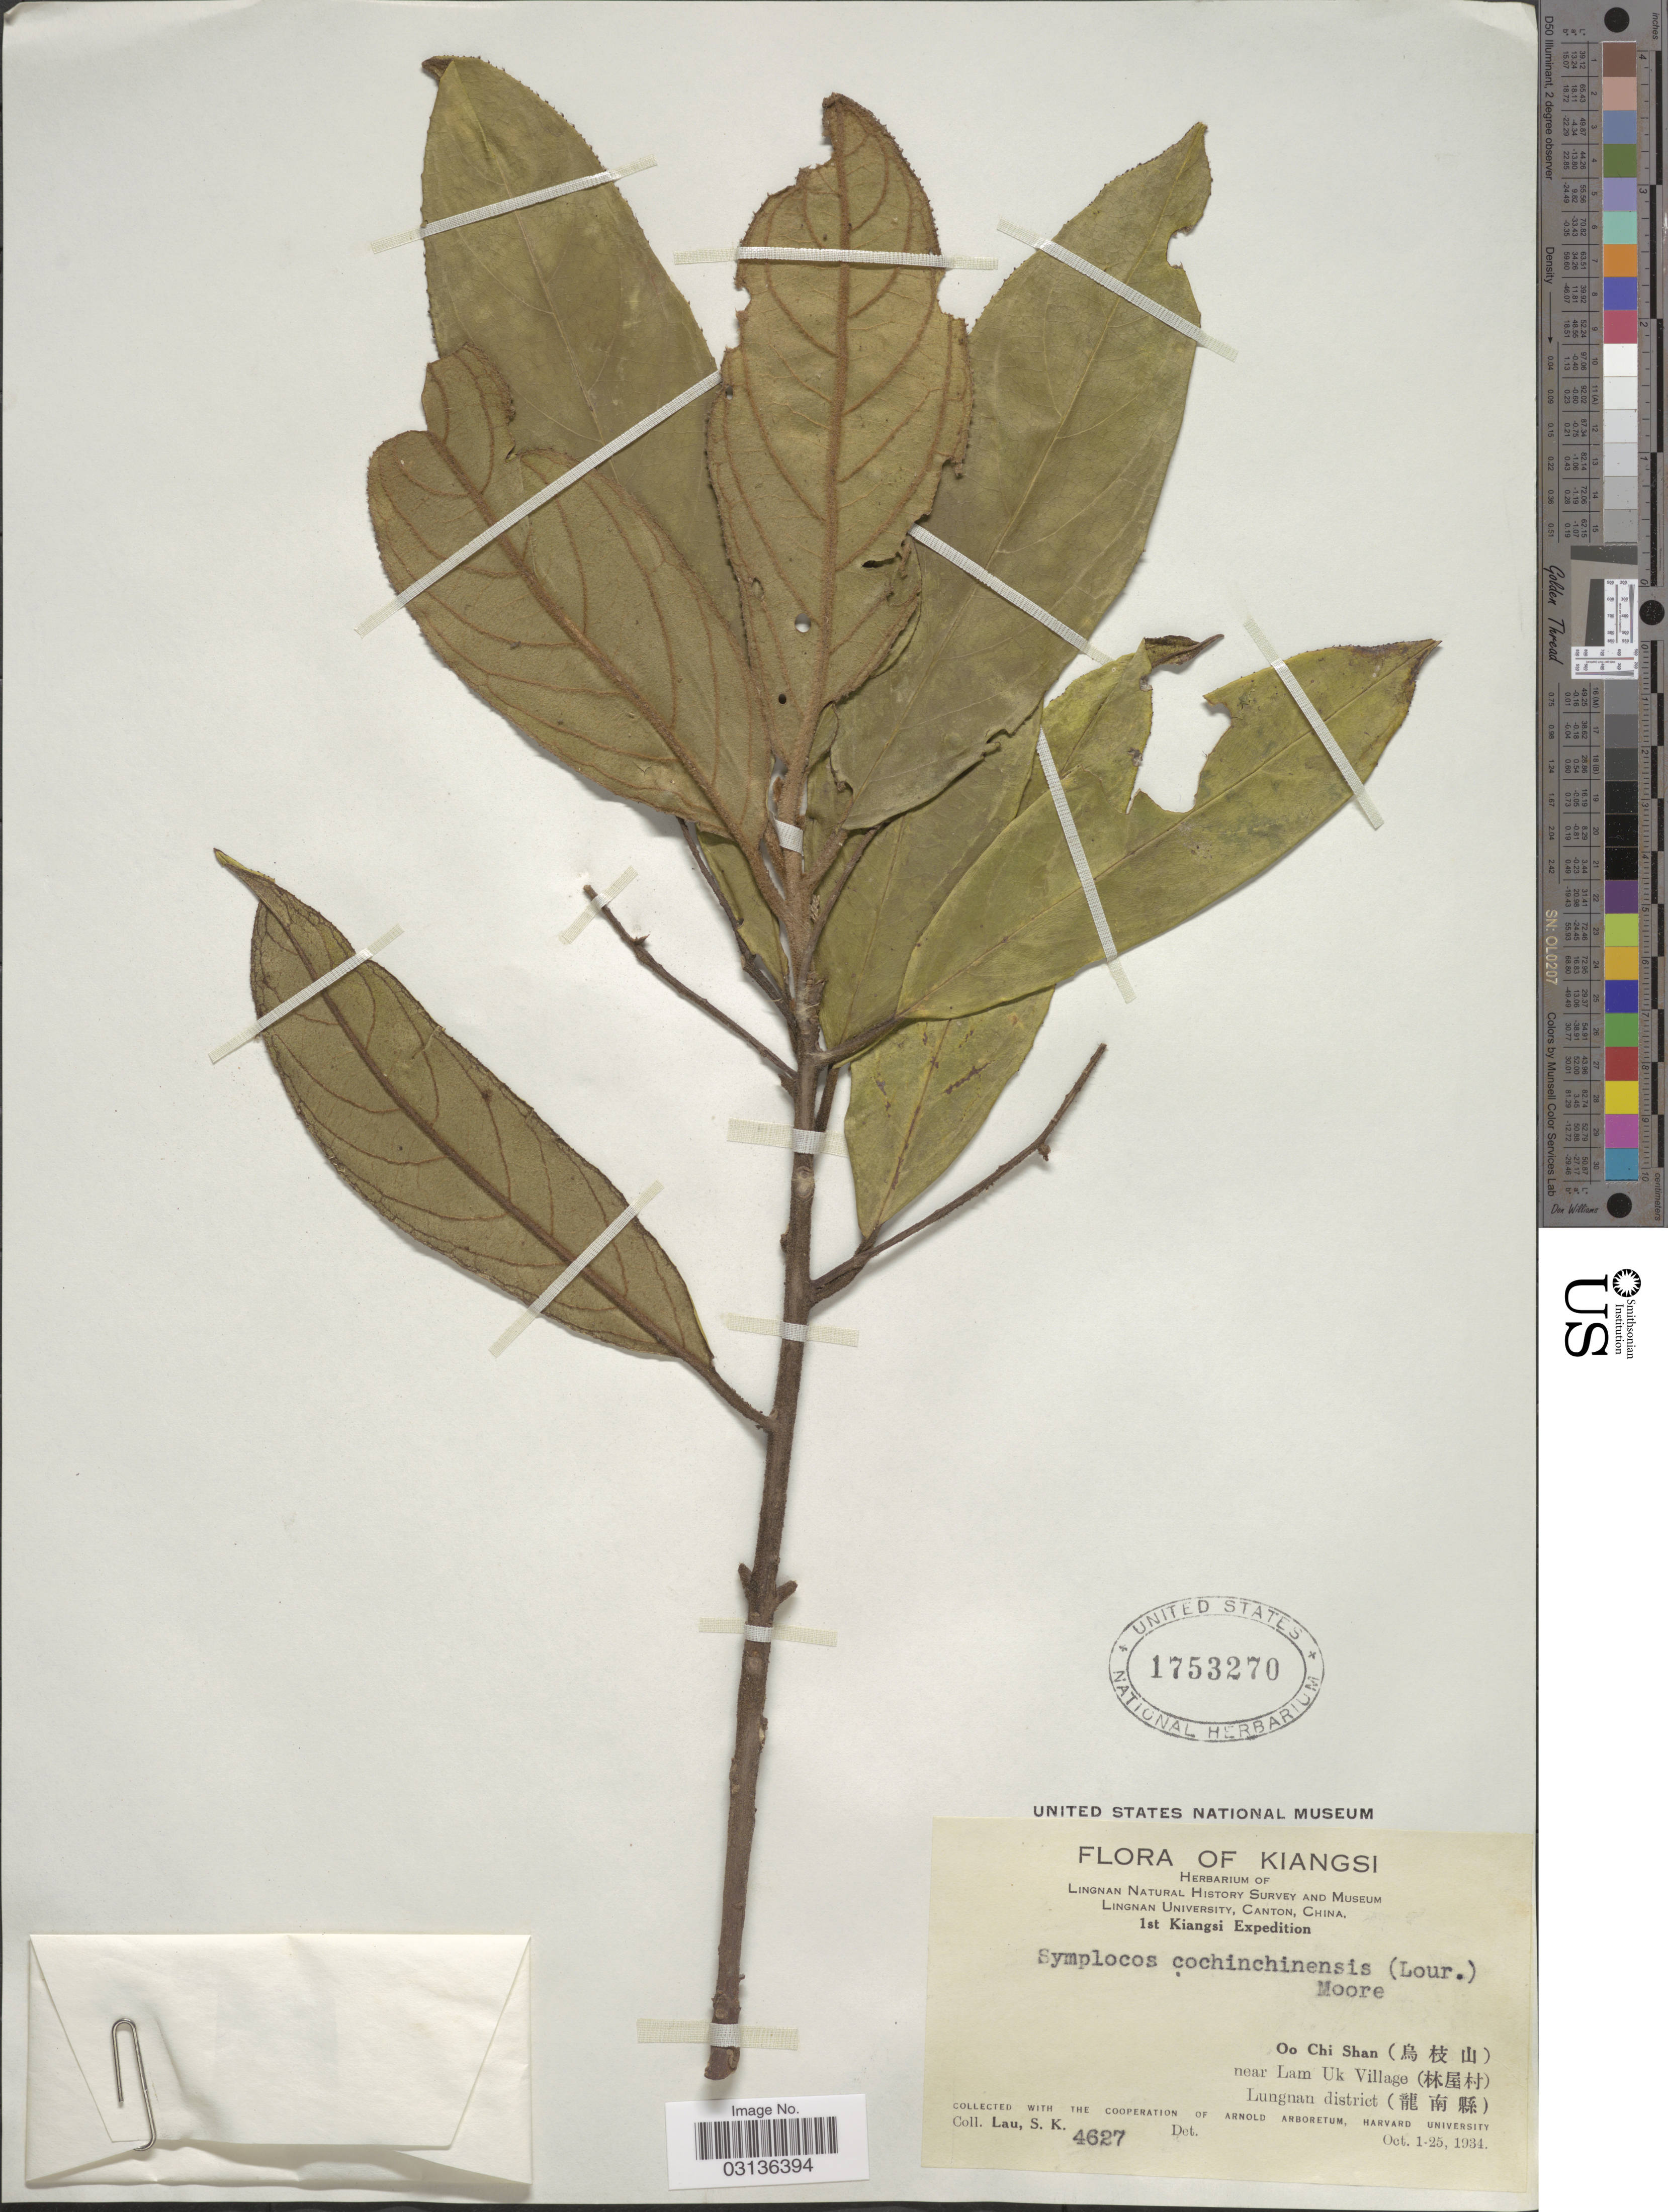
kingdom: Plantae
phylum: Tracheophyta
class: Magnoliopsida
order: Ericales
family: Symplocaceae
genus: Symplocos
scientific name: Symplocos cochinchinensis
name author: (Lour.) S. Moore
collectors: S. K. Lau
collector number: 4627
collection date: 1934-10-01/1934-10-25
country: China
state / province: Jiangxi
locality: Kiangsi. Oo Chi Shan, near Lam Uk Village, Lungnan district.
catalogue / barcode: US 1753270